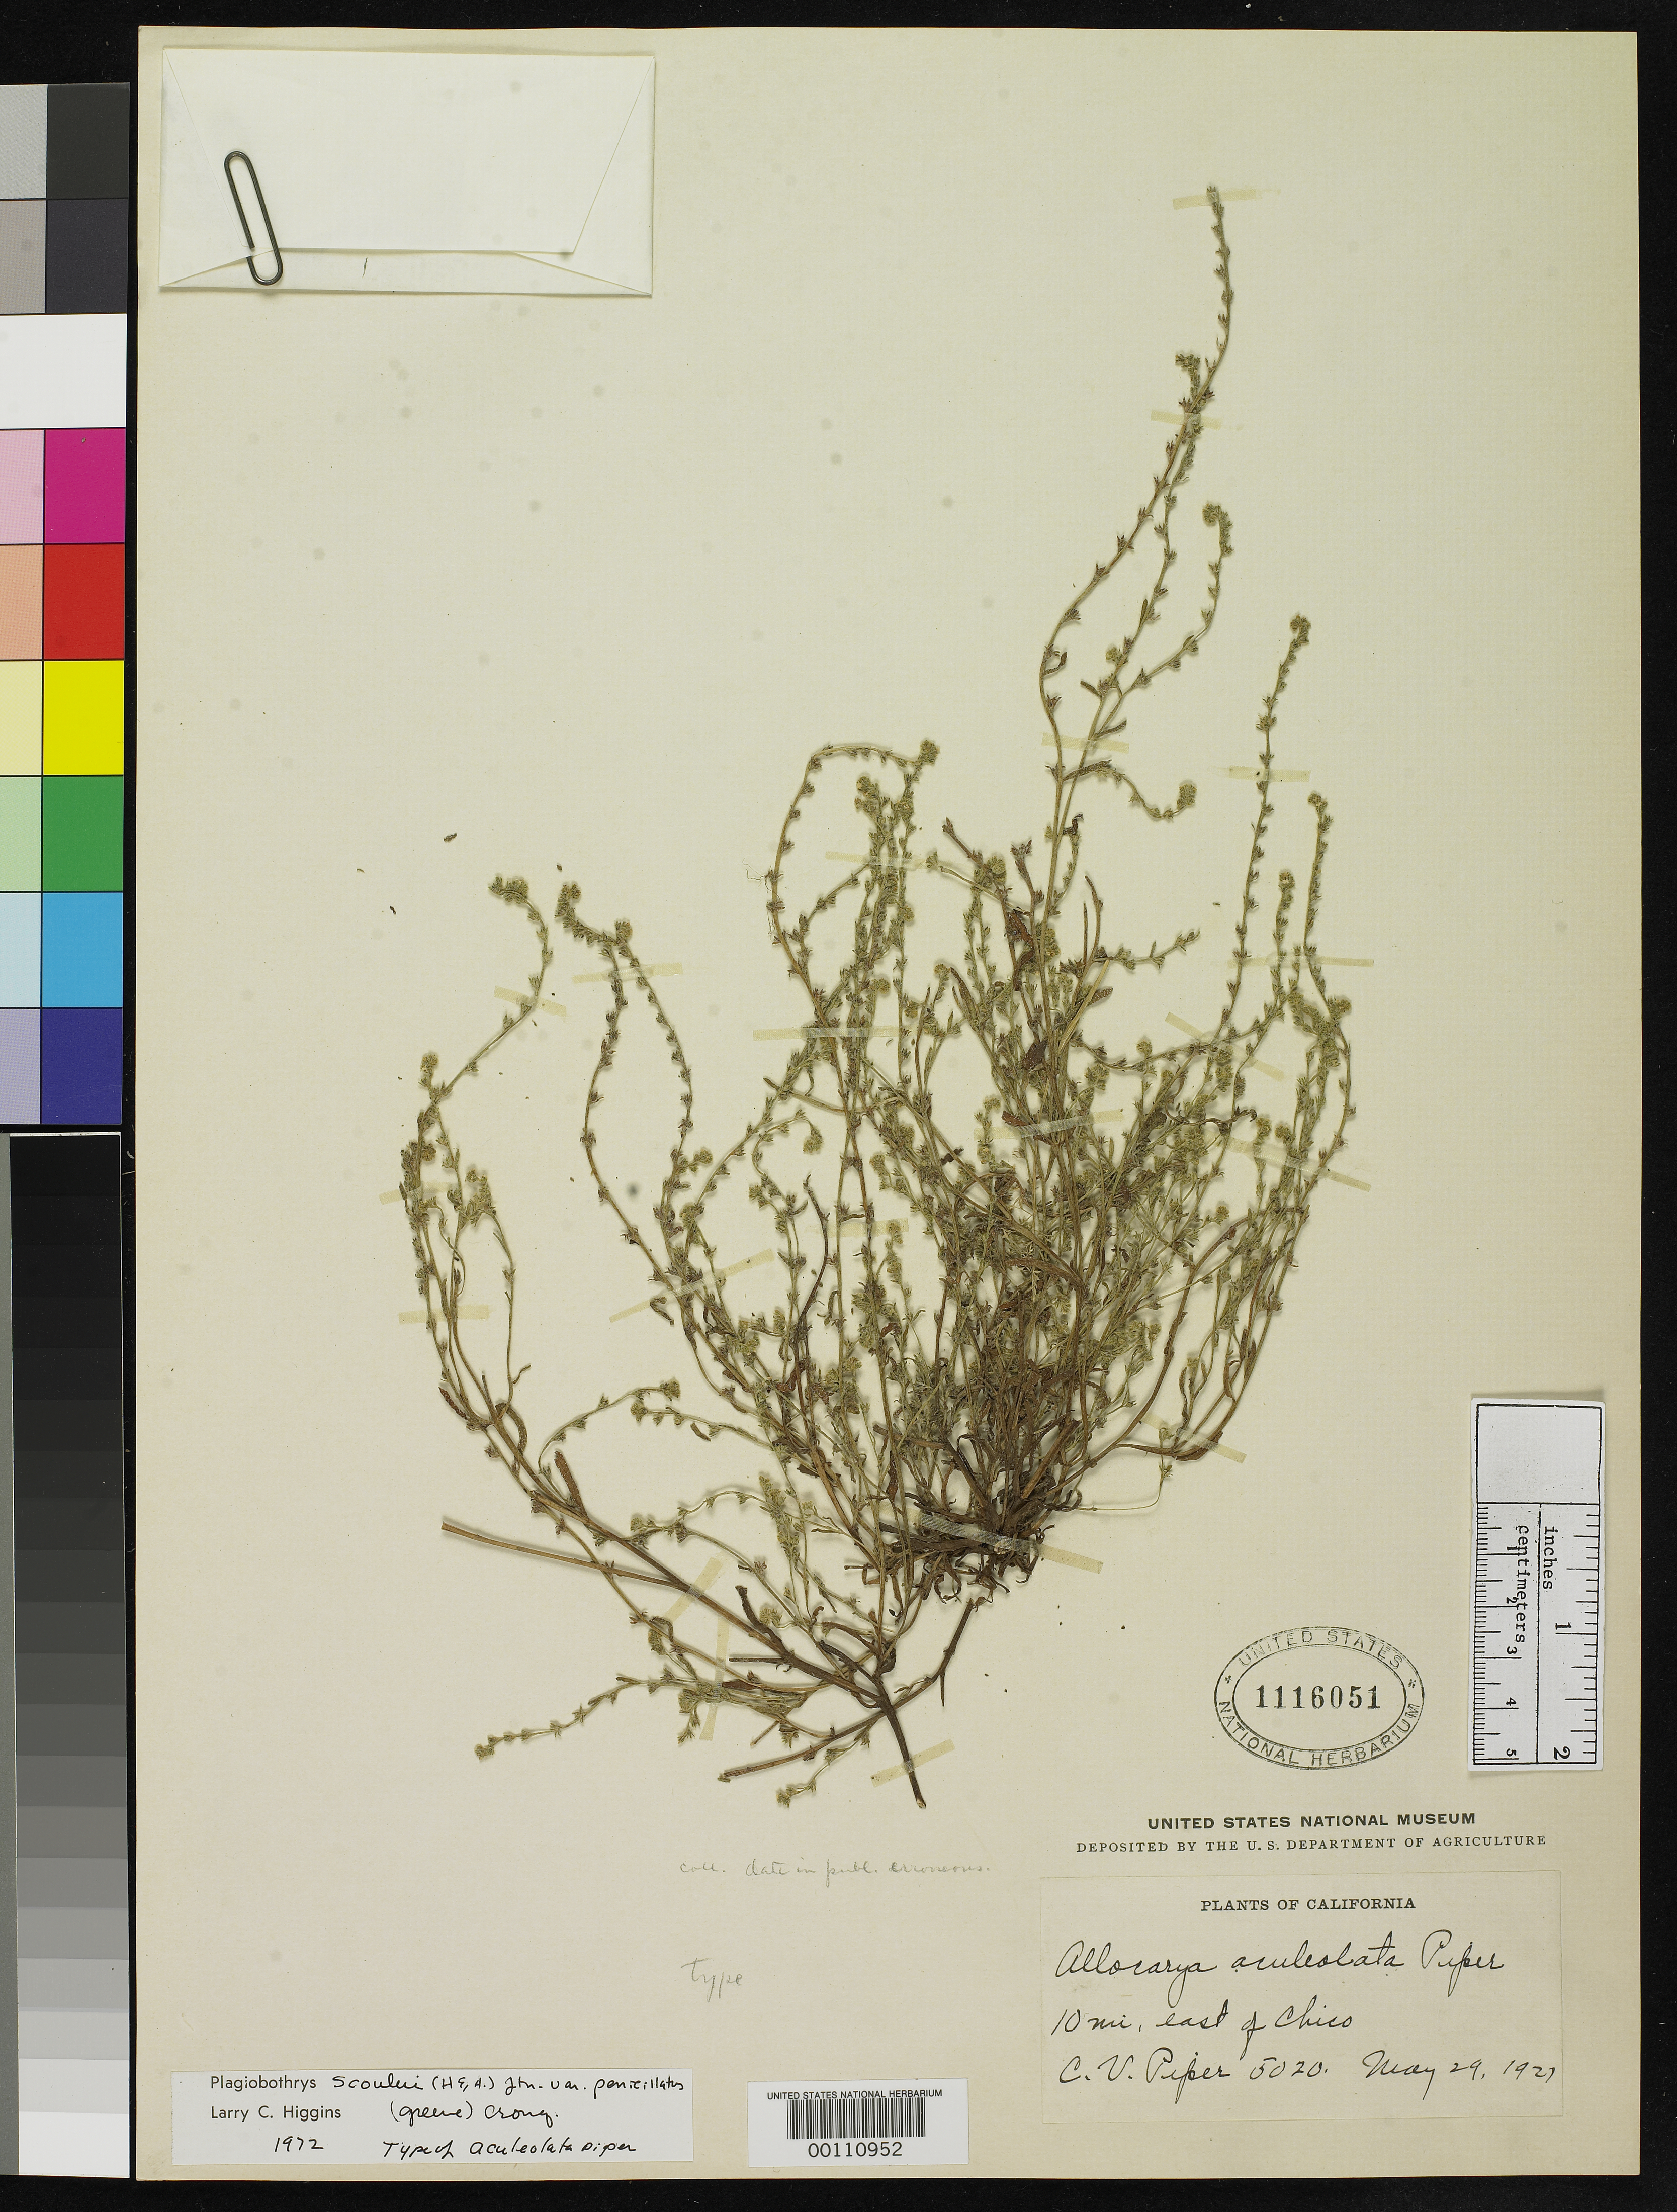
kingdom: Plantae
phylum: Tracheophyta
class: Magnoliopsida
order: Boraginales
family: Boraginaceae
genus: Allocarya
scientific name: Allocarya aculeolata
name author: Piper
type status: Holotype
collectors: C. V. Piper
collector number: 5020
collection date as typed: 29 May 1921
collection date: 1921-05-29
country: United States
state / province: California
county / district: Butte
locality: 10 mi E of Chico.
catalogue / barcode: US 1116051